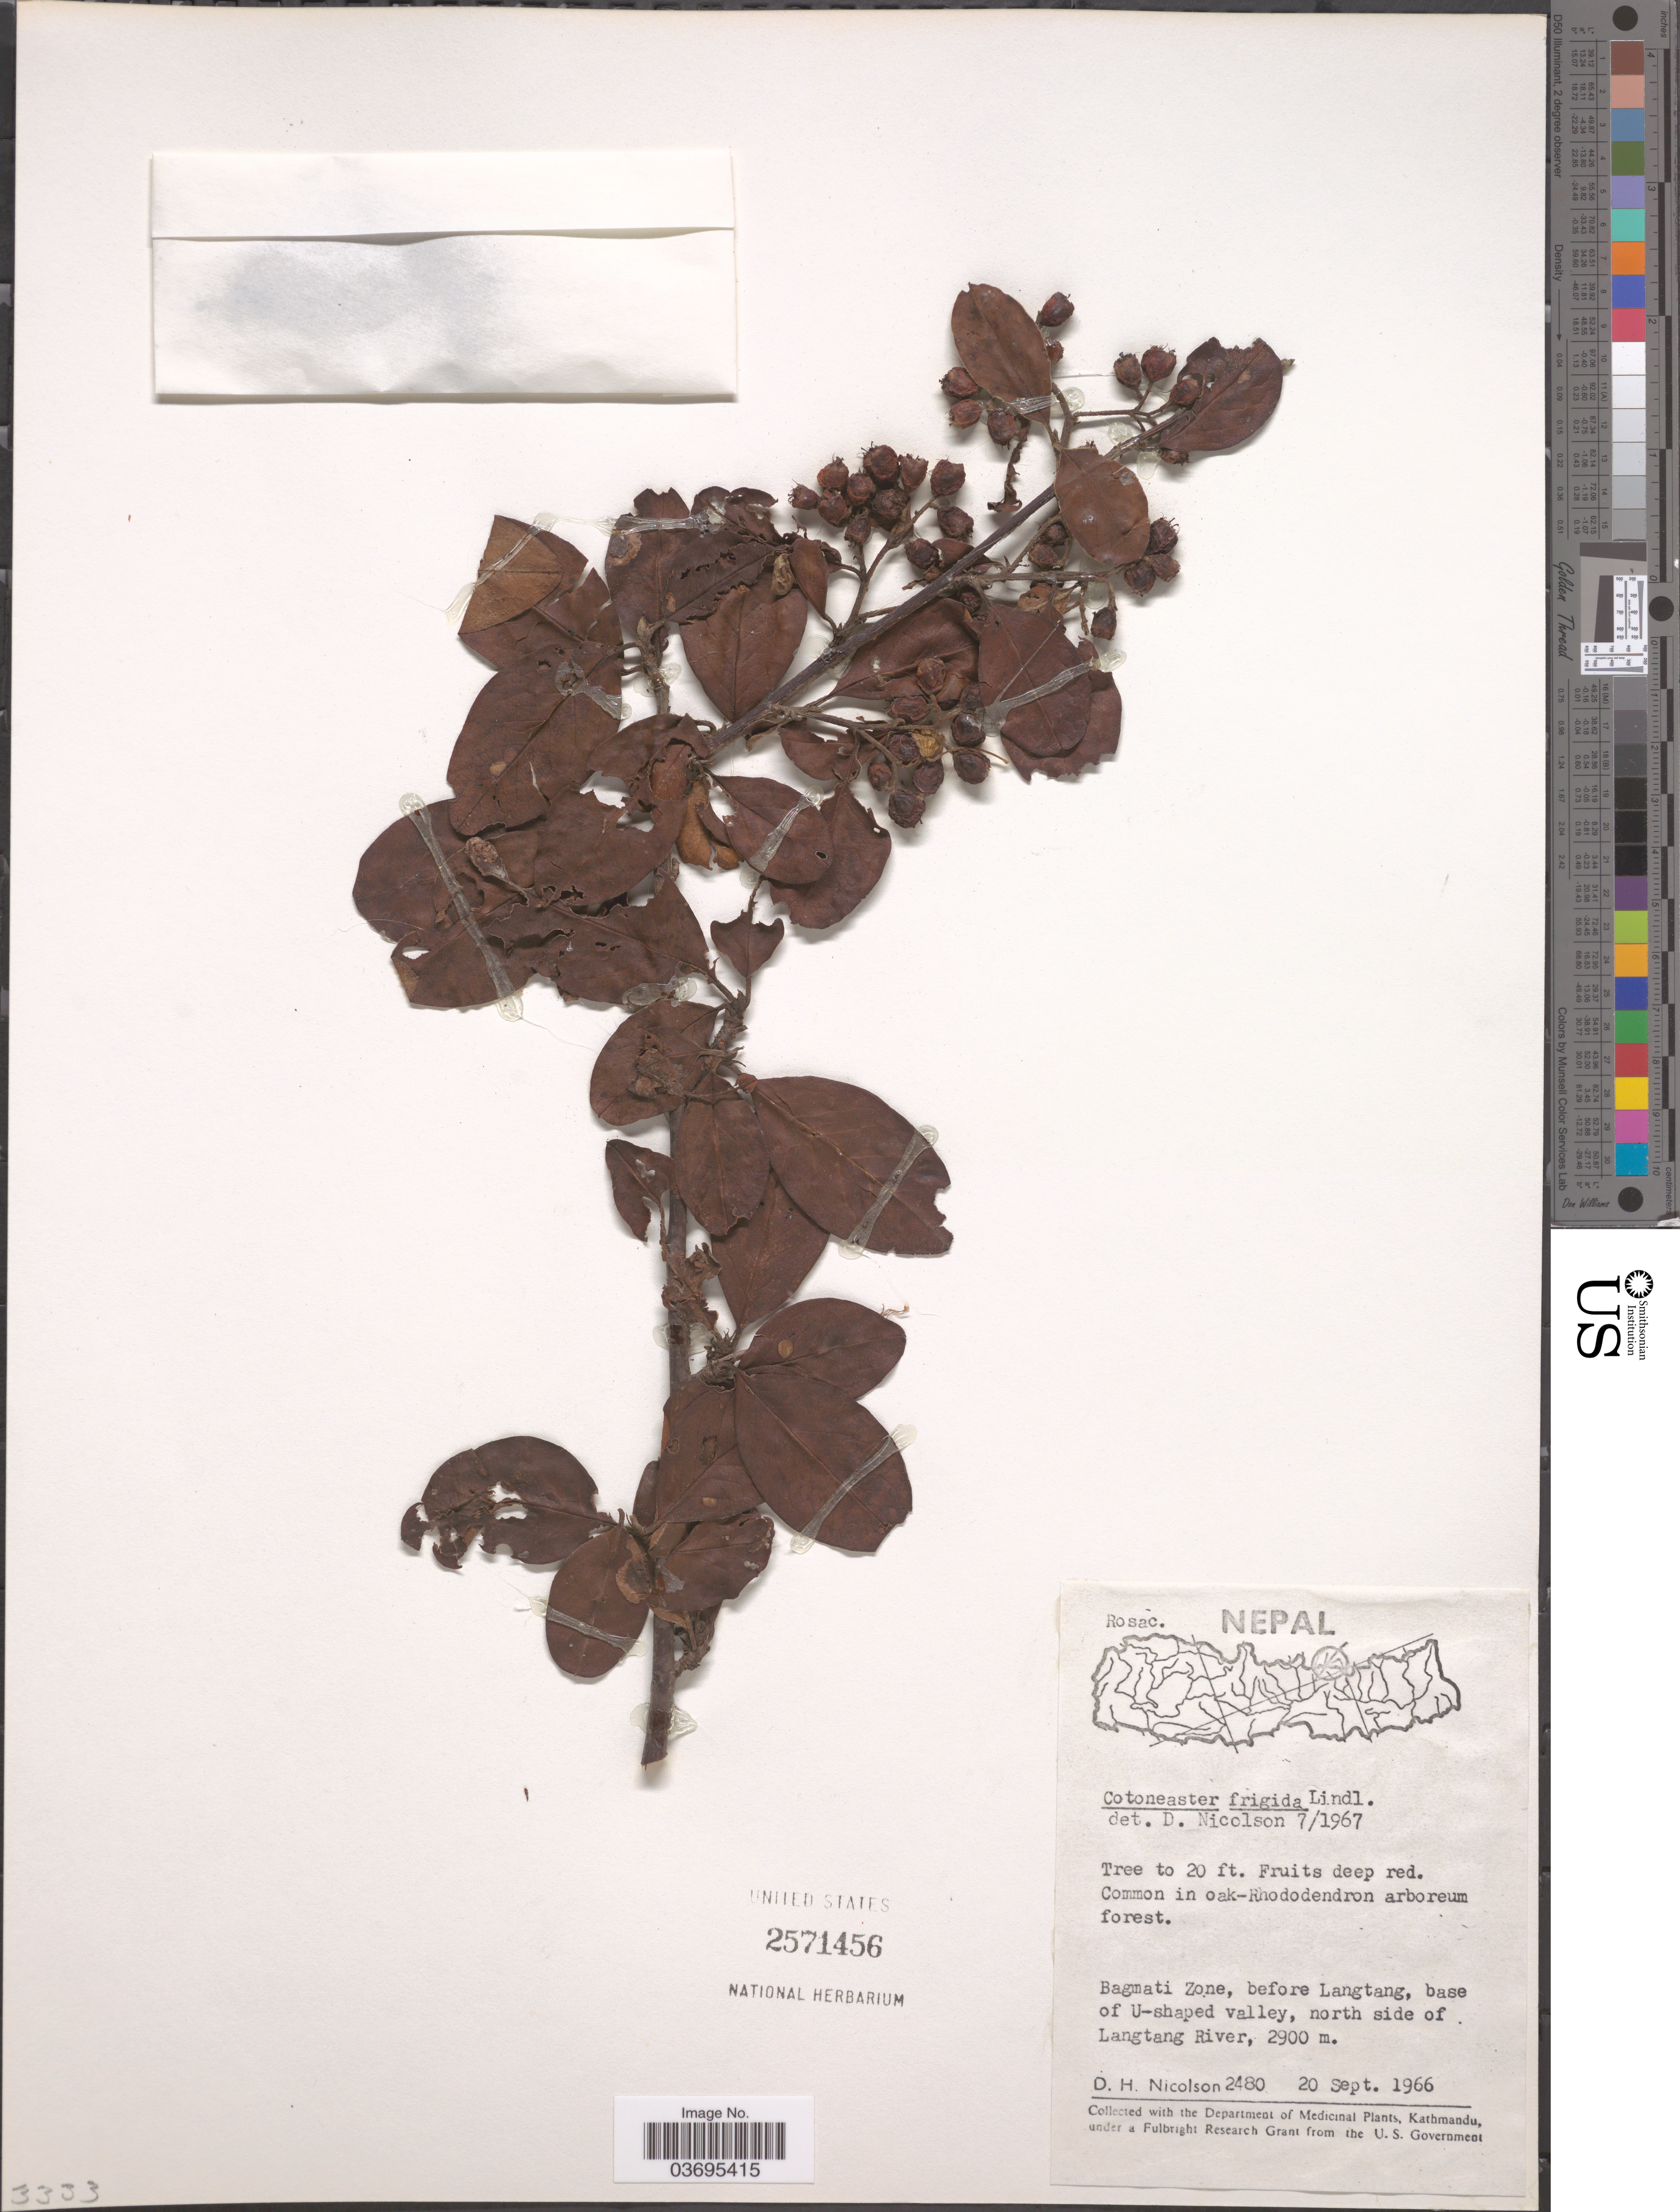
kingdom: Plantae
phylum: Tracheophyta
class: Magnoliopsida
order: Rosales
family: Rosaceae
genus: Cotoneaster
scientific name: Cotoneaster frigidus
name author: Wall. ex Lindl.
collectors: D. H. Nicolson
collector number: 2480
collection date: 1966-09-20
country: Nepal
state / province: Bagmati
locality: Bagmati Zone, before Langtang, base of U-shaped valley, north side of Langtang River.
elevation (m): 2900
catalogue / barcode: US 2571456